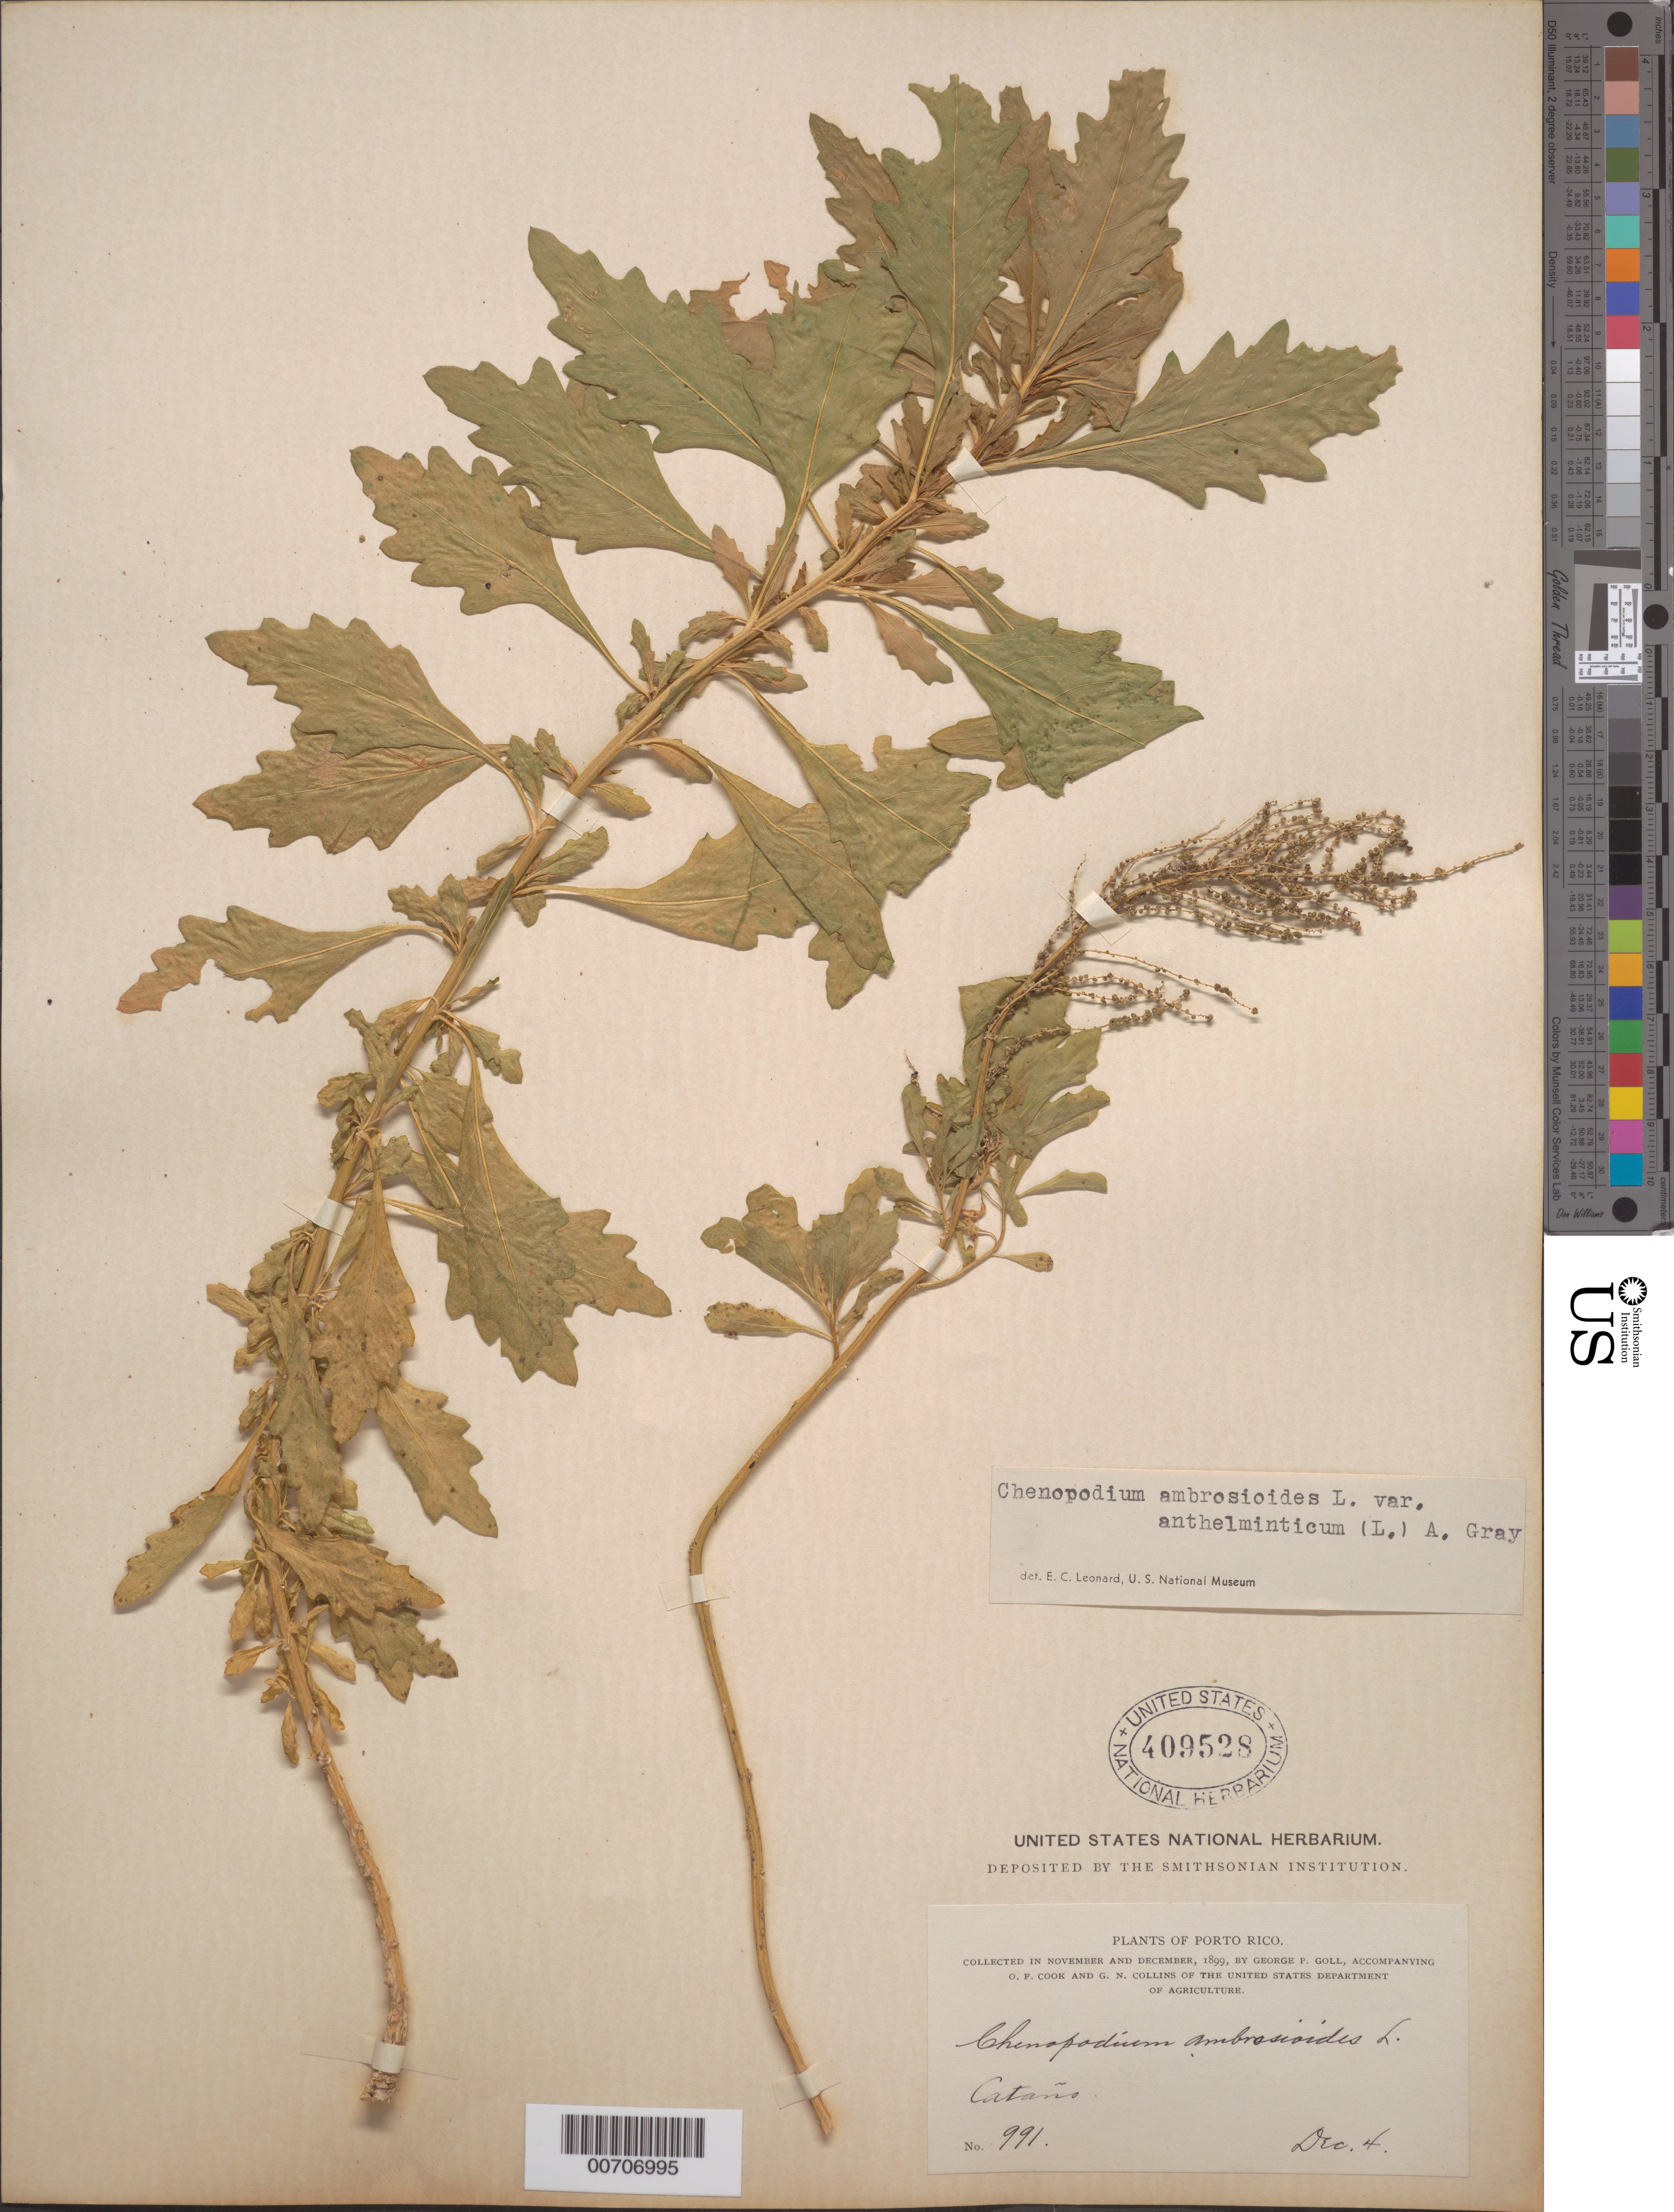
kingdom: Plantae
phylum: Tracheophyta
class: Magnoliopsida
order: Caryophyllales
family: Amaranthaceae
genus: Chenopodium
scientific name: Chenopodium ambrosioides var. anthelminticum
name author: (L.) A. Gray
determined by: Leonard, Emery C., (US)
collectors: G. Goll, O. F. Cook & G. Collins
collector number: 991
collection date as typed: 04 Dec 1899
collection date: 1899-12-04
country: Puerto Rico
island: Greater Antilles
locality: Cataño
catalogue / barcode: US 409528